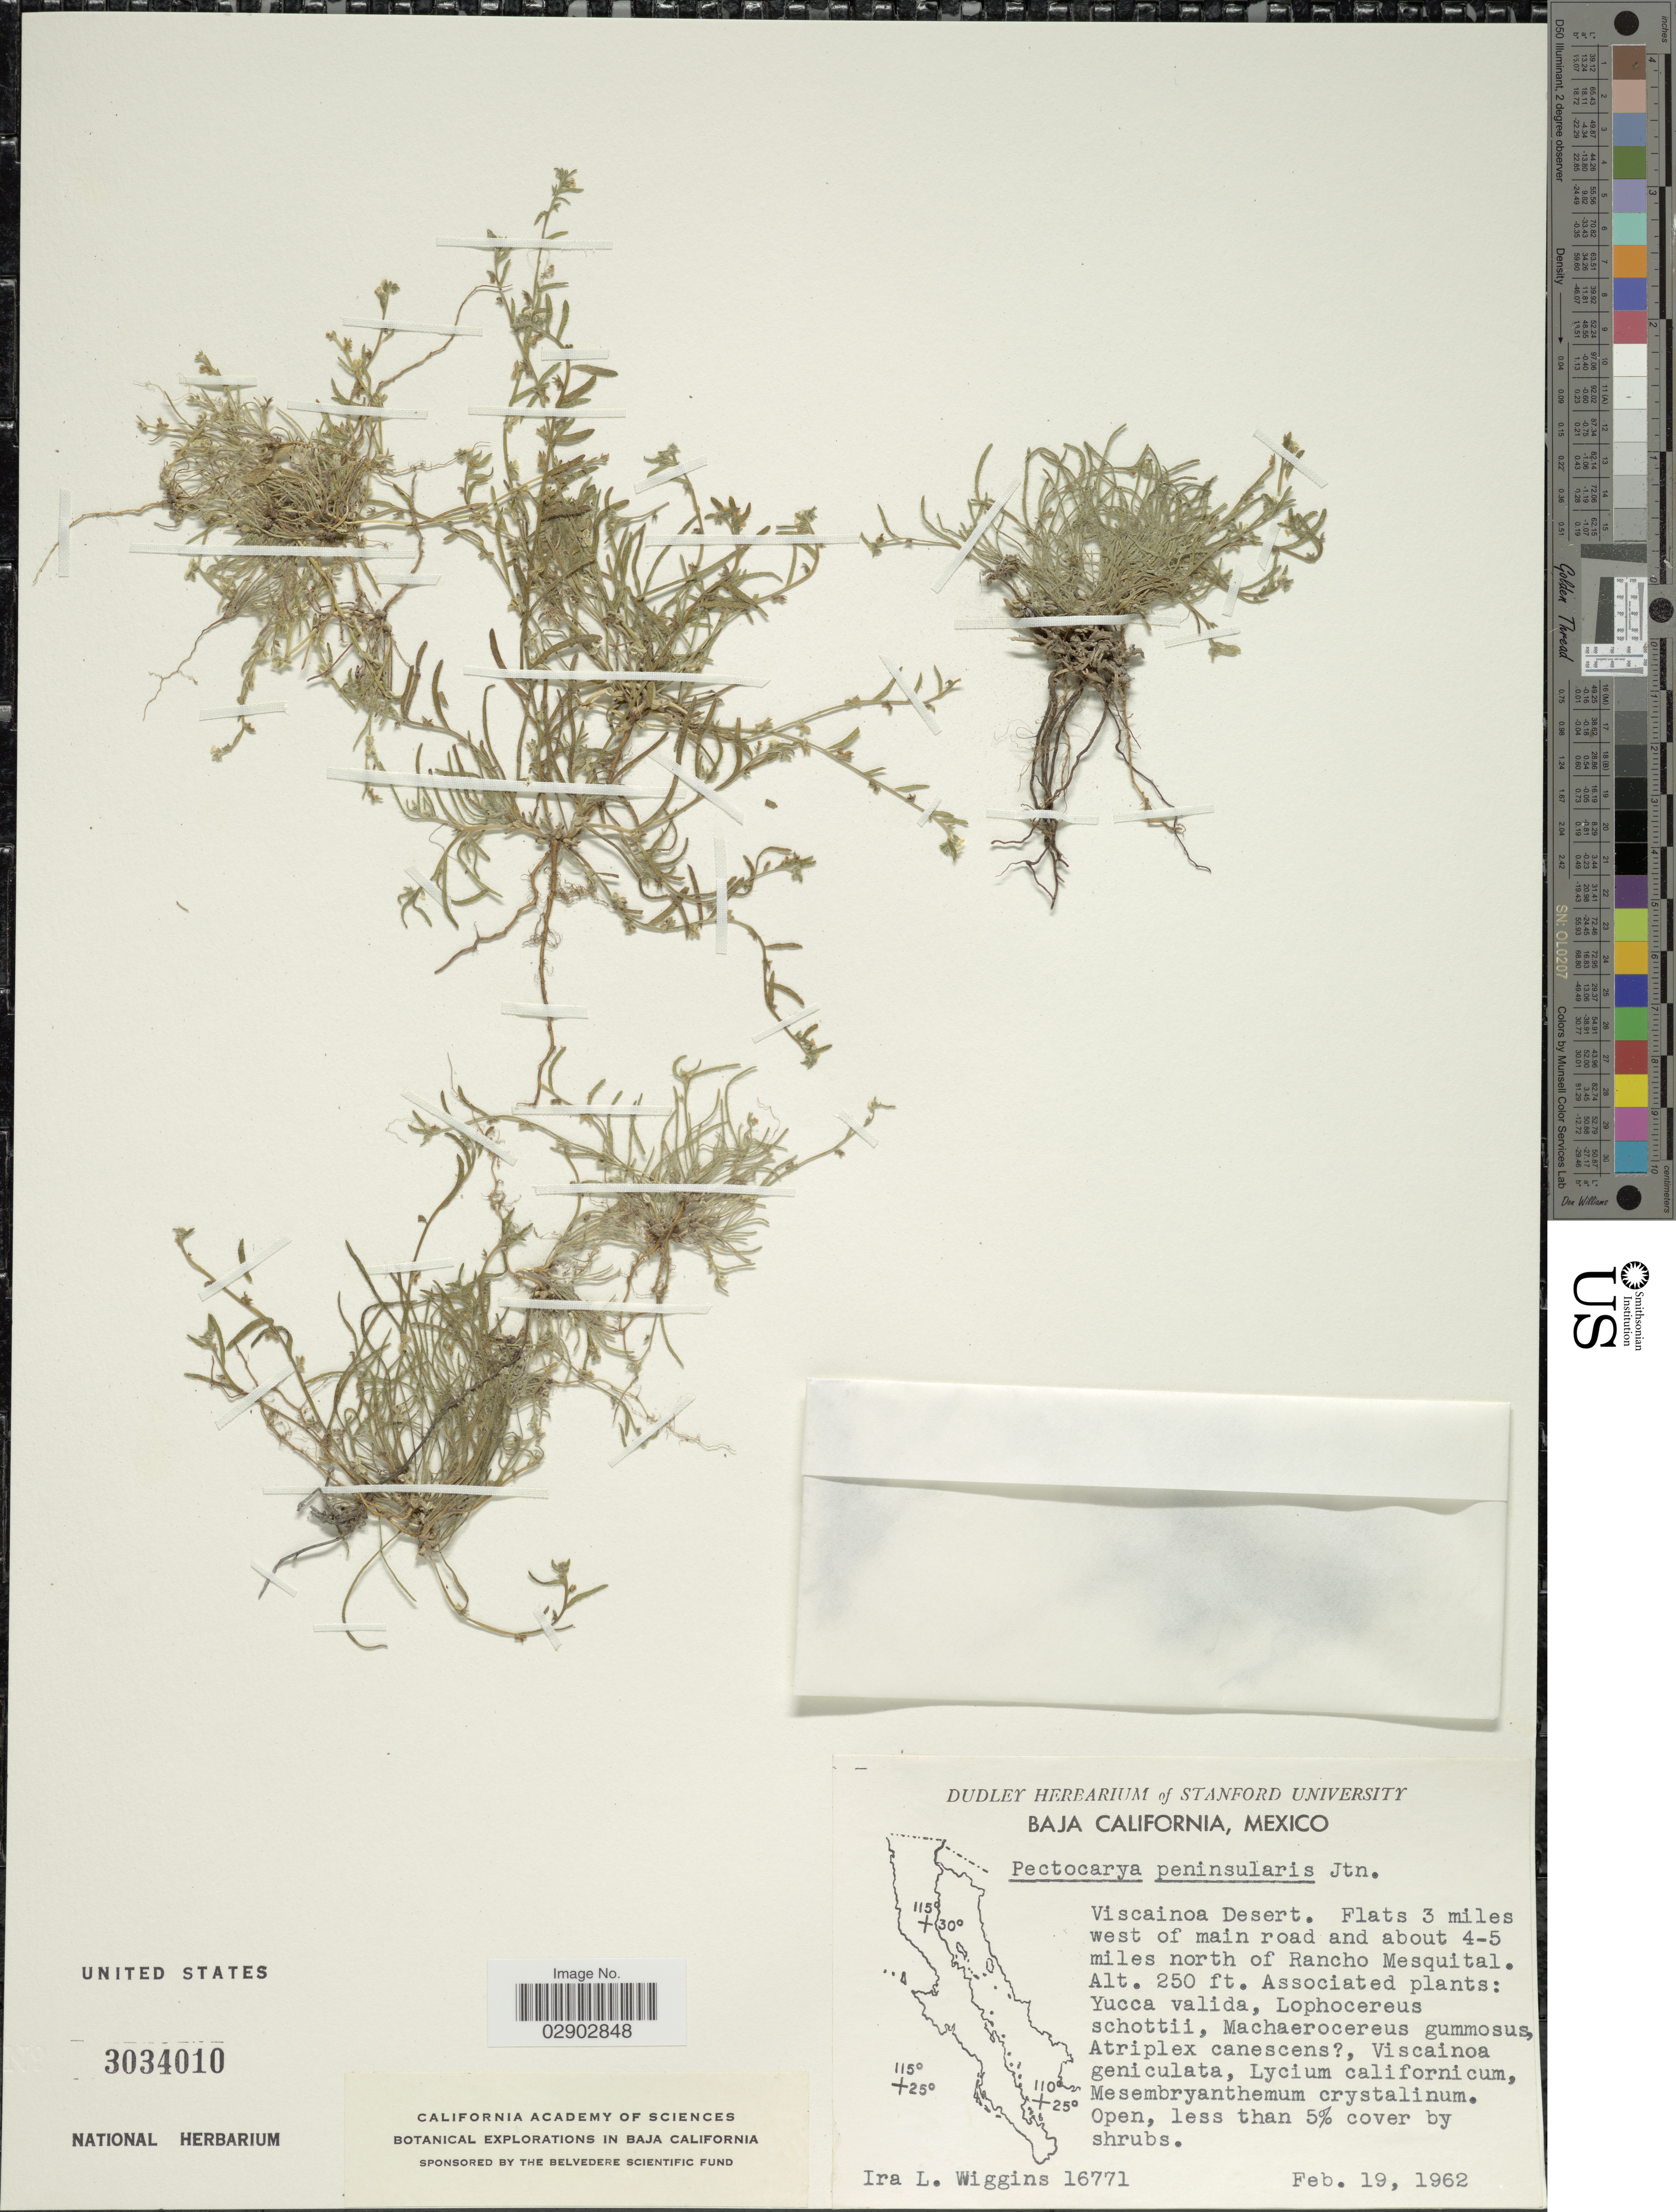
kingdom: Plantae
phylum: Tracheophyta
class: Magnoliopsida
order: Boraginales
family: Boraginaceae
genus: Pectocarya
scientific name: Pectocarya peninsularis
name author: I.M. Johnst.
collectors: I. L. Wiggins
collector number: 16771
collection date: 1962-02-19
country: Mexico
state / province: Baja California Norte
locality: Viscainoa Desert. Flats 3 miles west of main road and about 4-5 miles north of Rancho Mesquital.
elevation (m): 76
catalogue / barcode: US 3034010